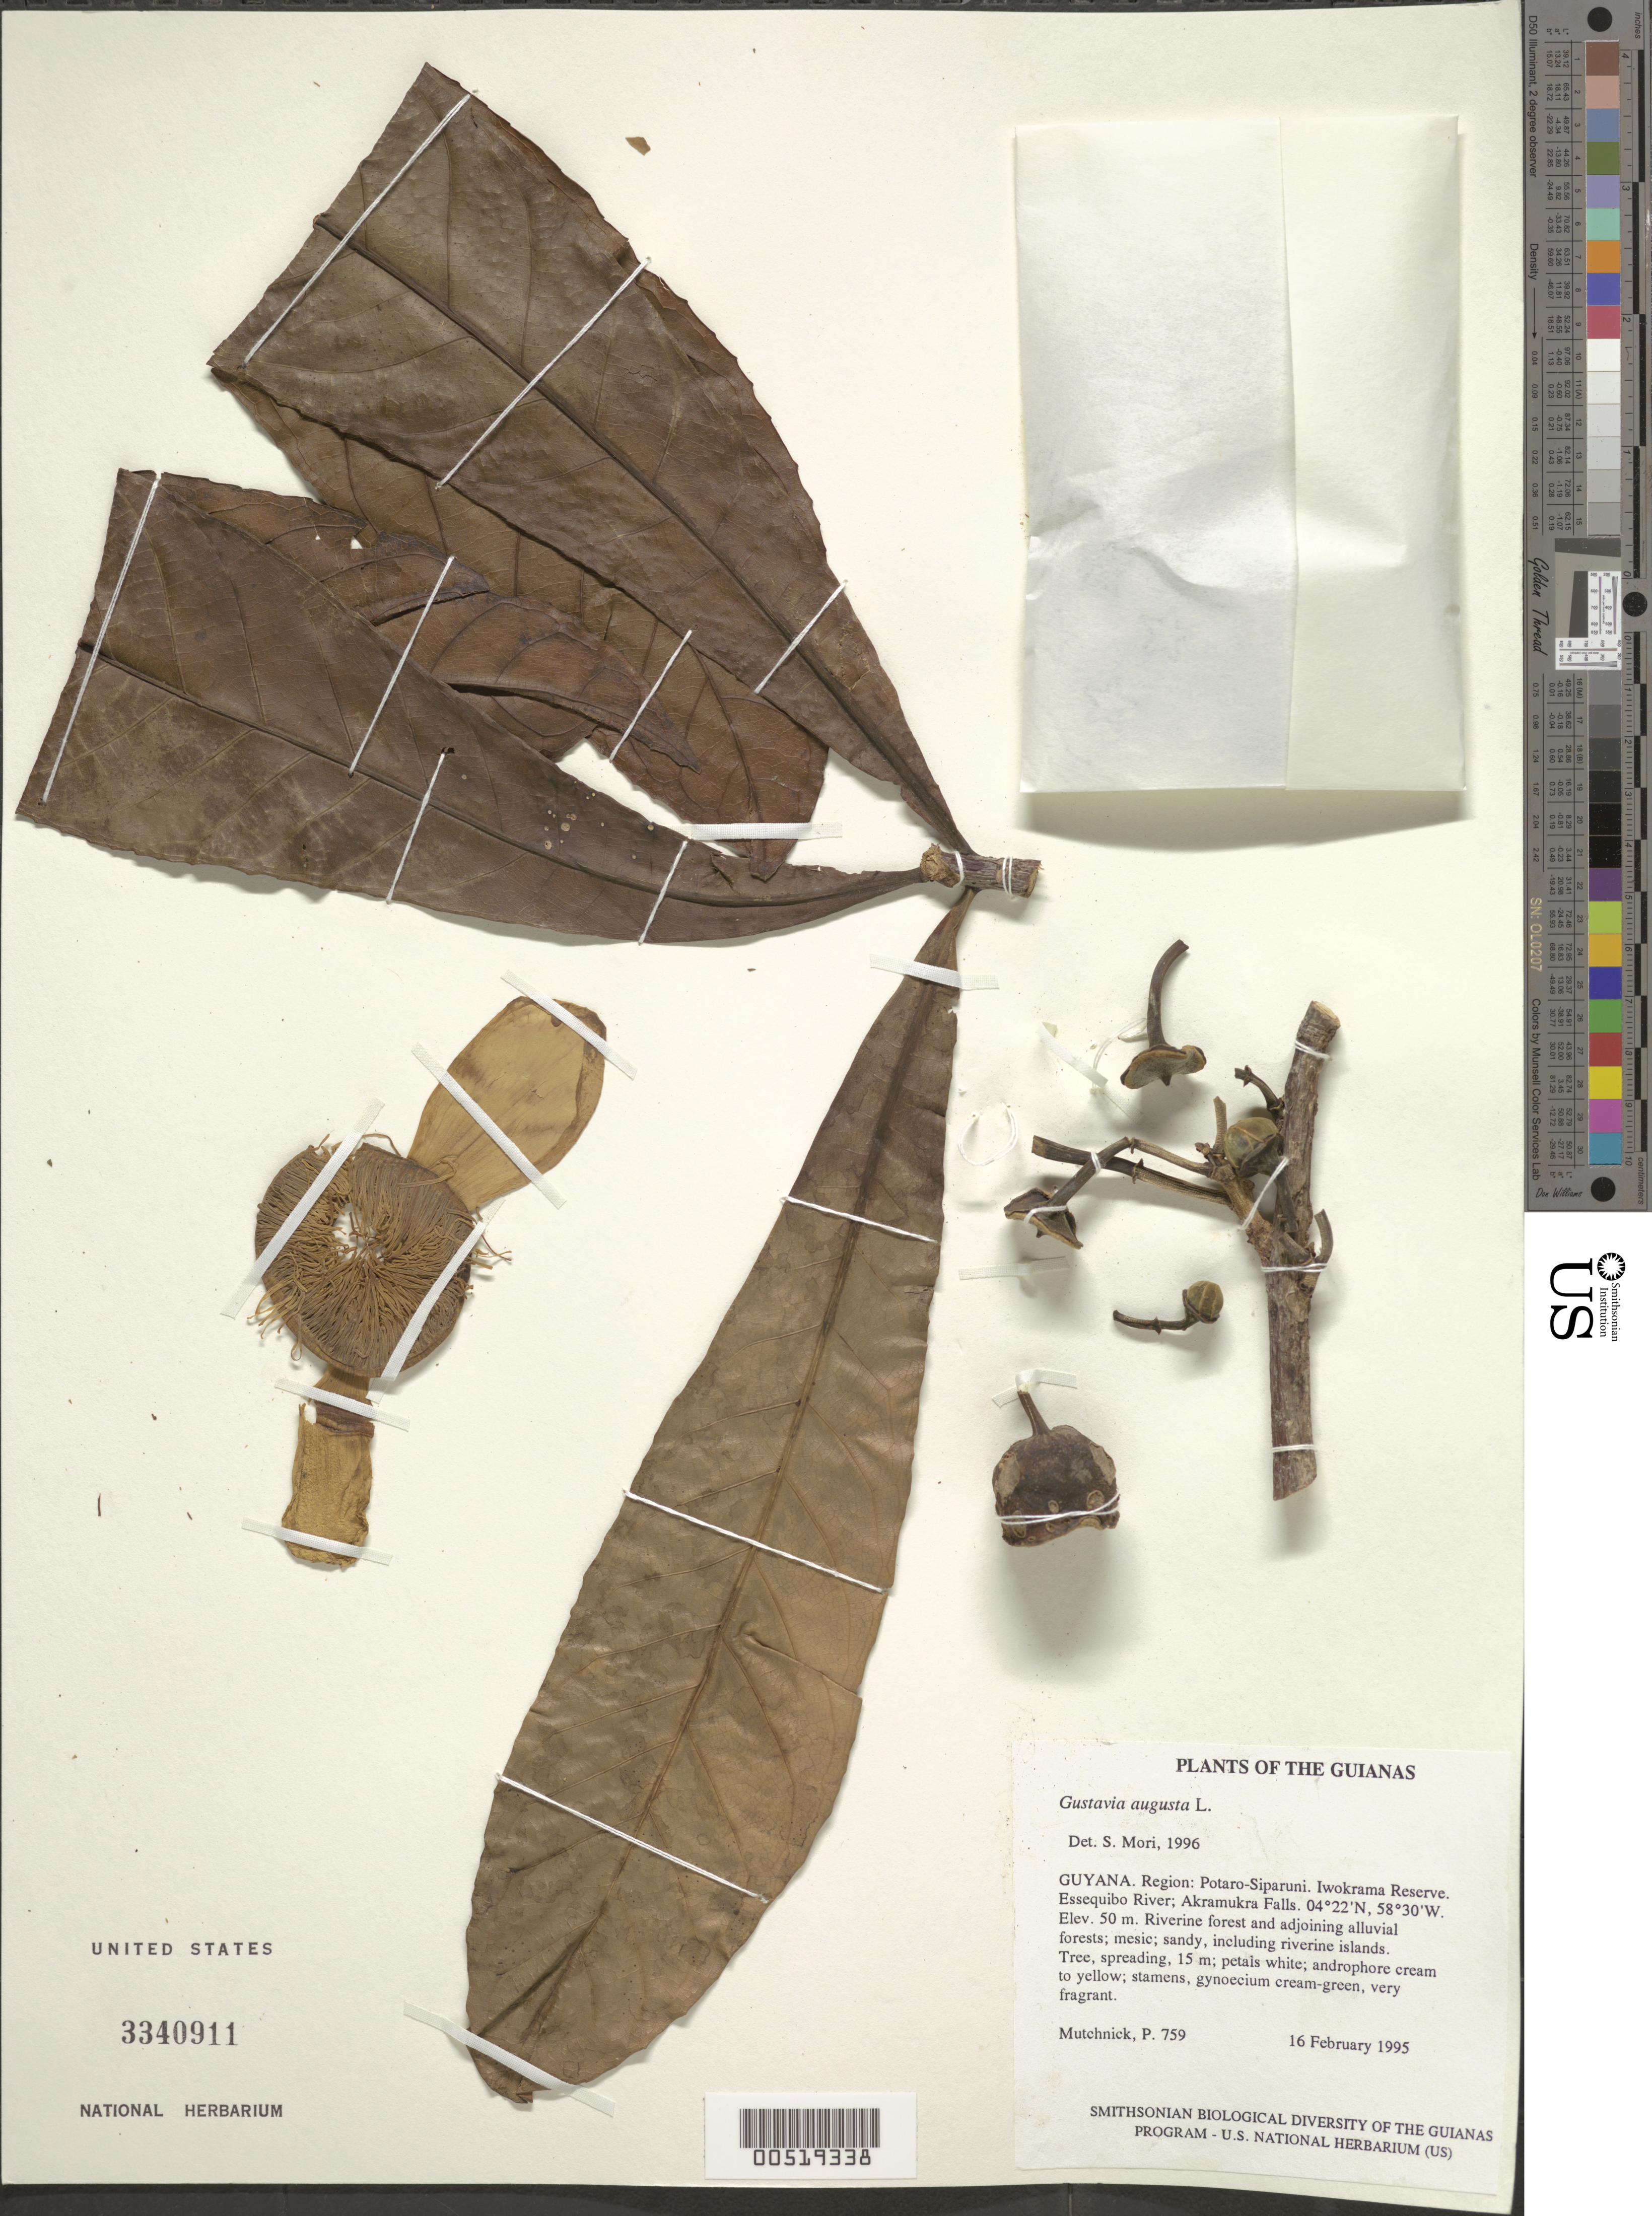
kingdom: Plantae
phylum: Tracheophyta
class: Magnoliopsida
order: Ericales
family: Lecythidaceae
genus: Gustavia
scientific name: Gustavia augusta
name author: L.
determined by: Mori, Scott A.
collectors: P. Mutchnick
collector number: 759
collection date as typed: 16 February 1995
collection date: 1995-02-16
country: Guyana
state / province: Potaro-Siparuni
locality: Iwokrama Reserve. Essequibo River; Akramukra Falls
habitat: Riverine forest and adjoining alluvial forests; mesic; sandy, including riverine islands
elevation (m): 50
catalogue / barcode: US 3340911